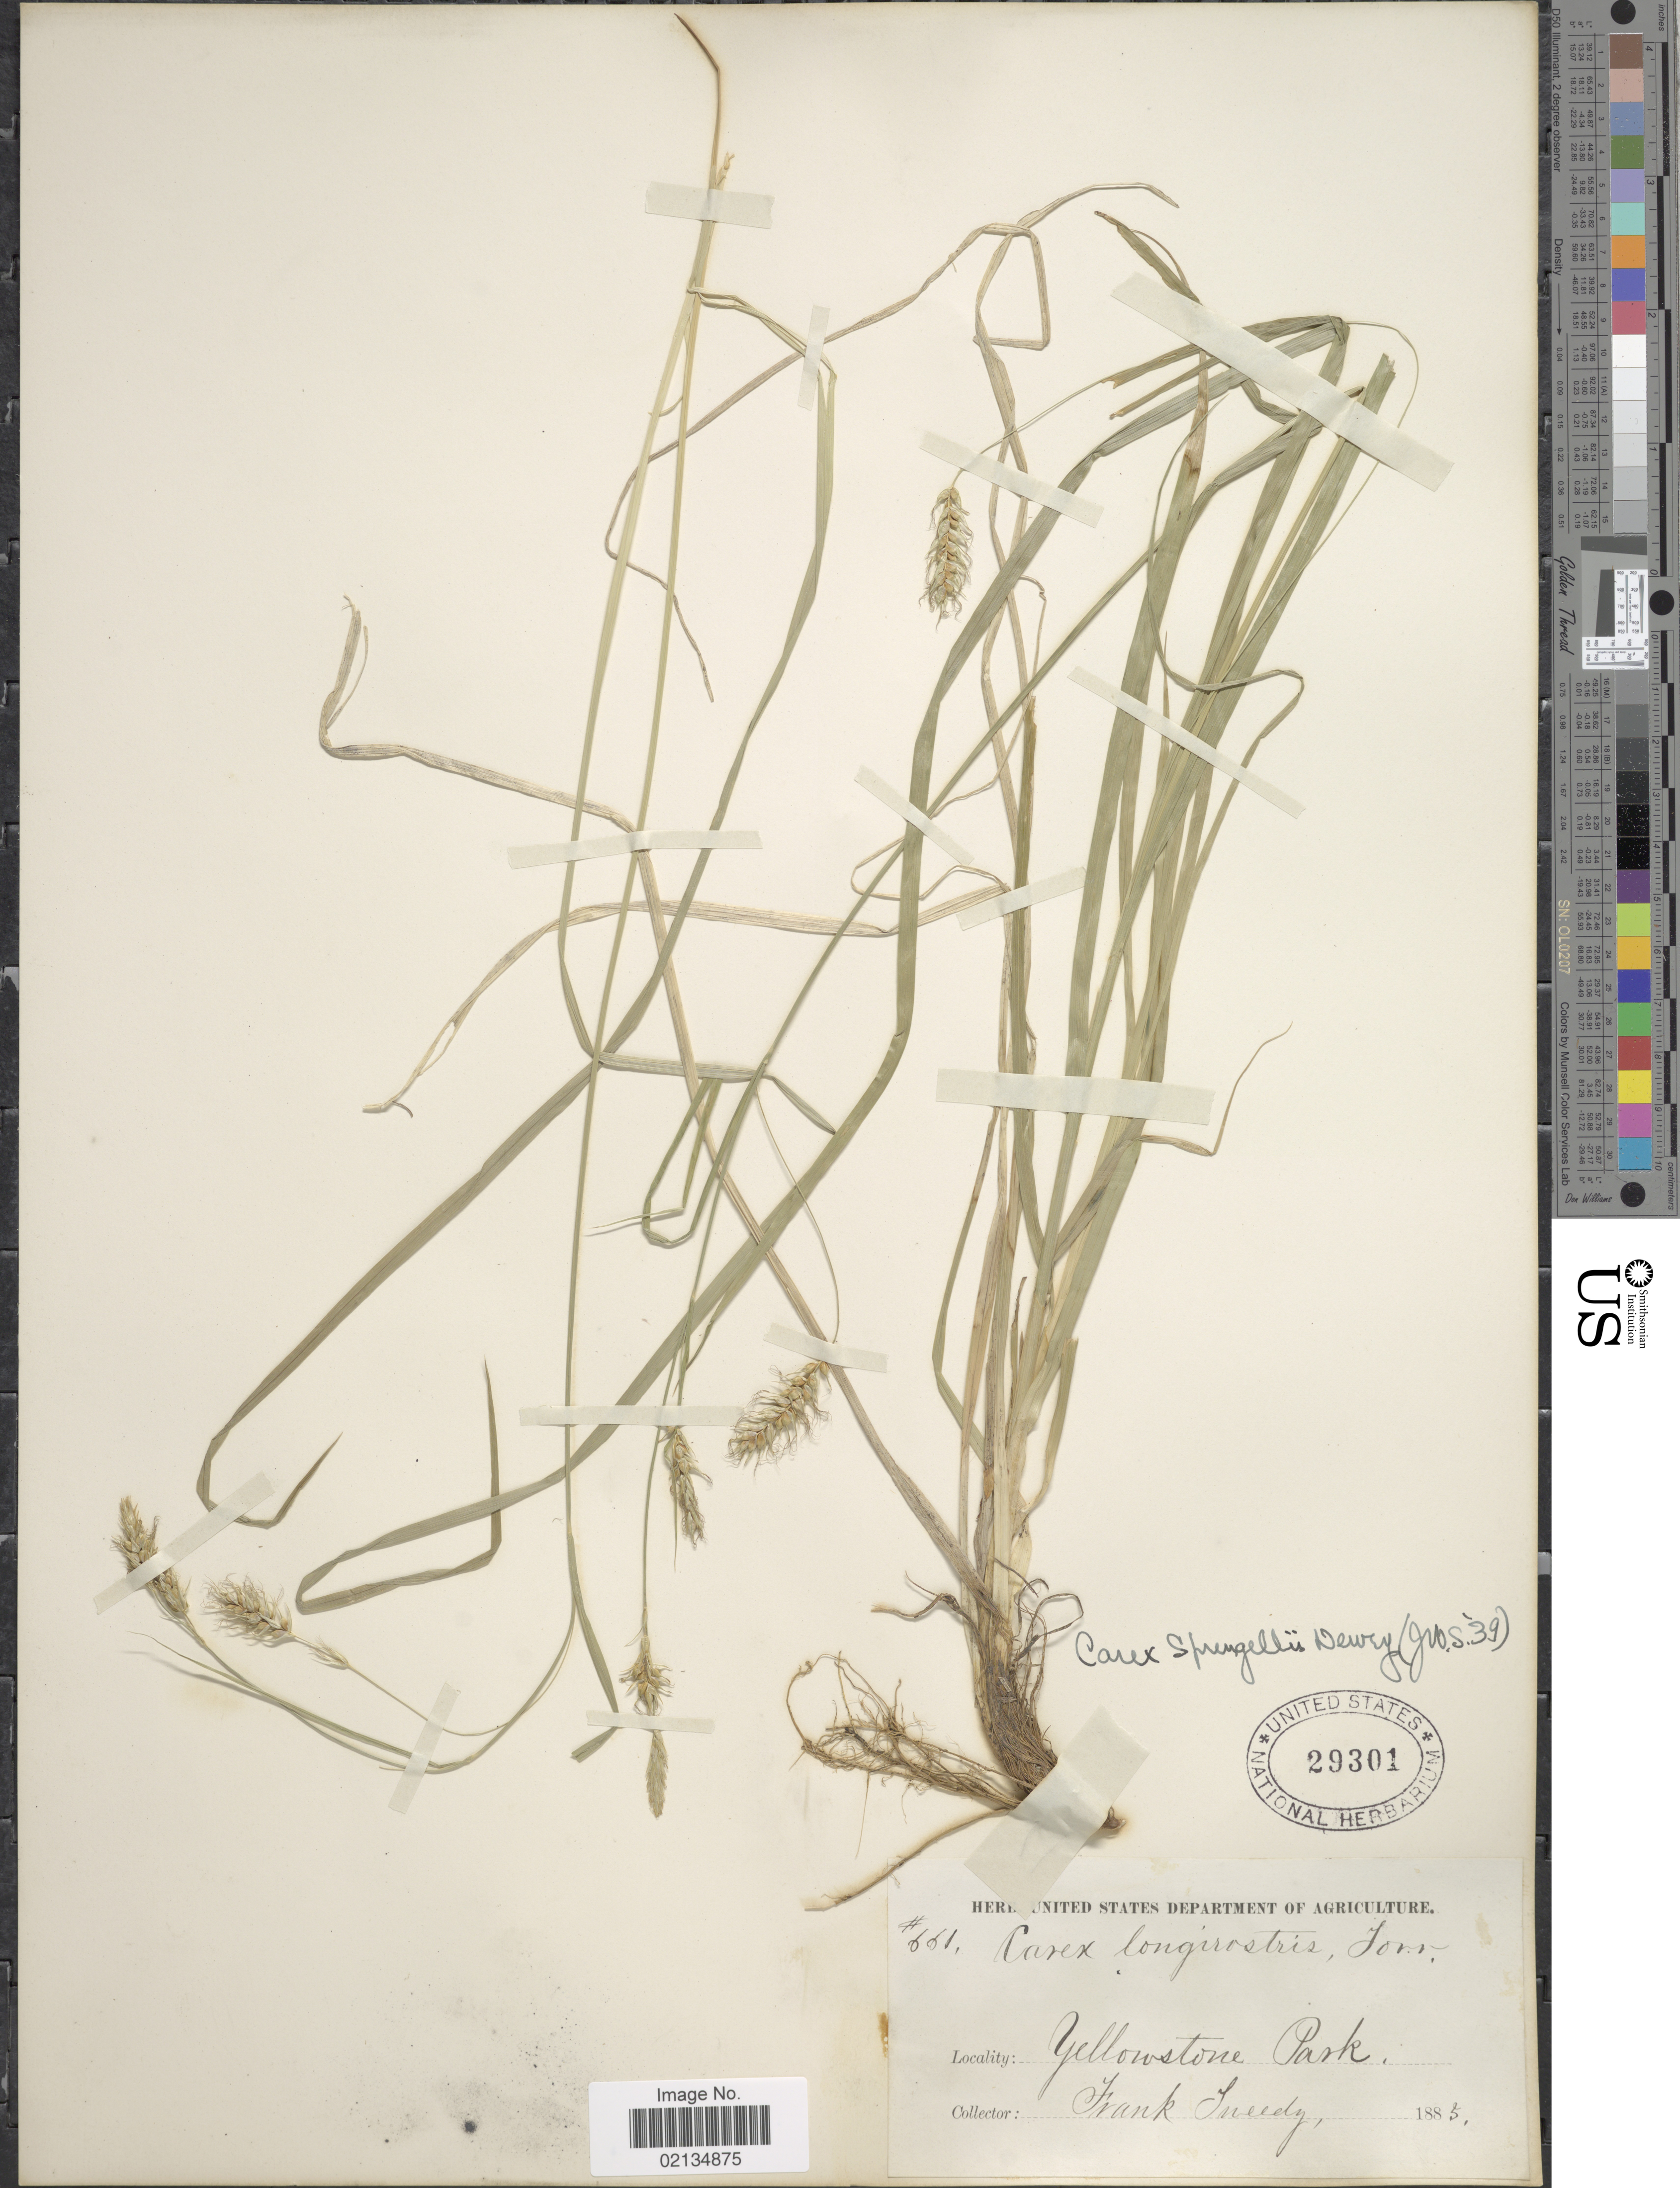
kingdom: Plantae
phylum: Tracheophyta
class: Liliopsida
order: Poales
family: Cyperaceae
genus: Carex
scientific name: Carex sprengelii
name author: Dewey ex Spreng.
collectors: F. Tweedy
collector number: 661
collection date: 1885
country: United States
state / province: Wyoming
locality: Yellowstone Park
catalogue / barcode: US 29301